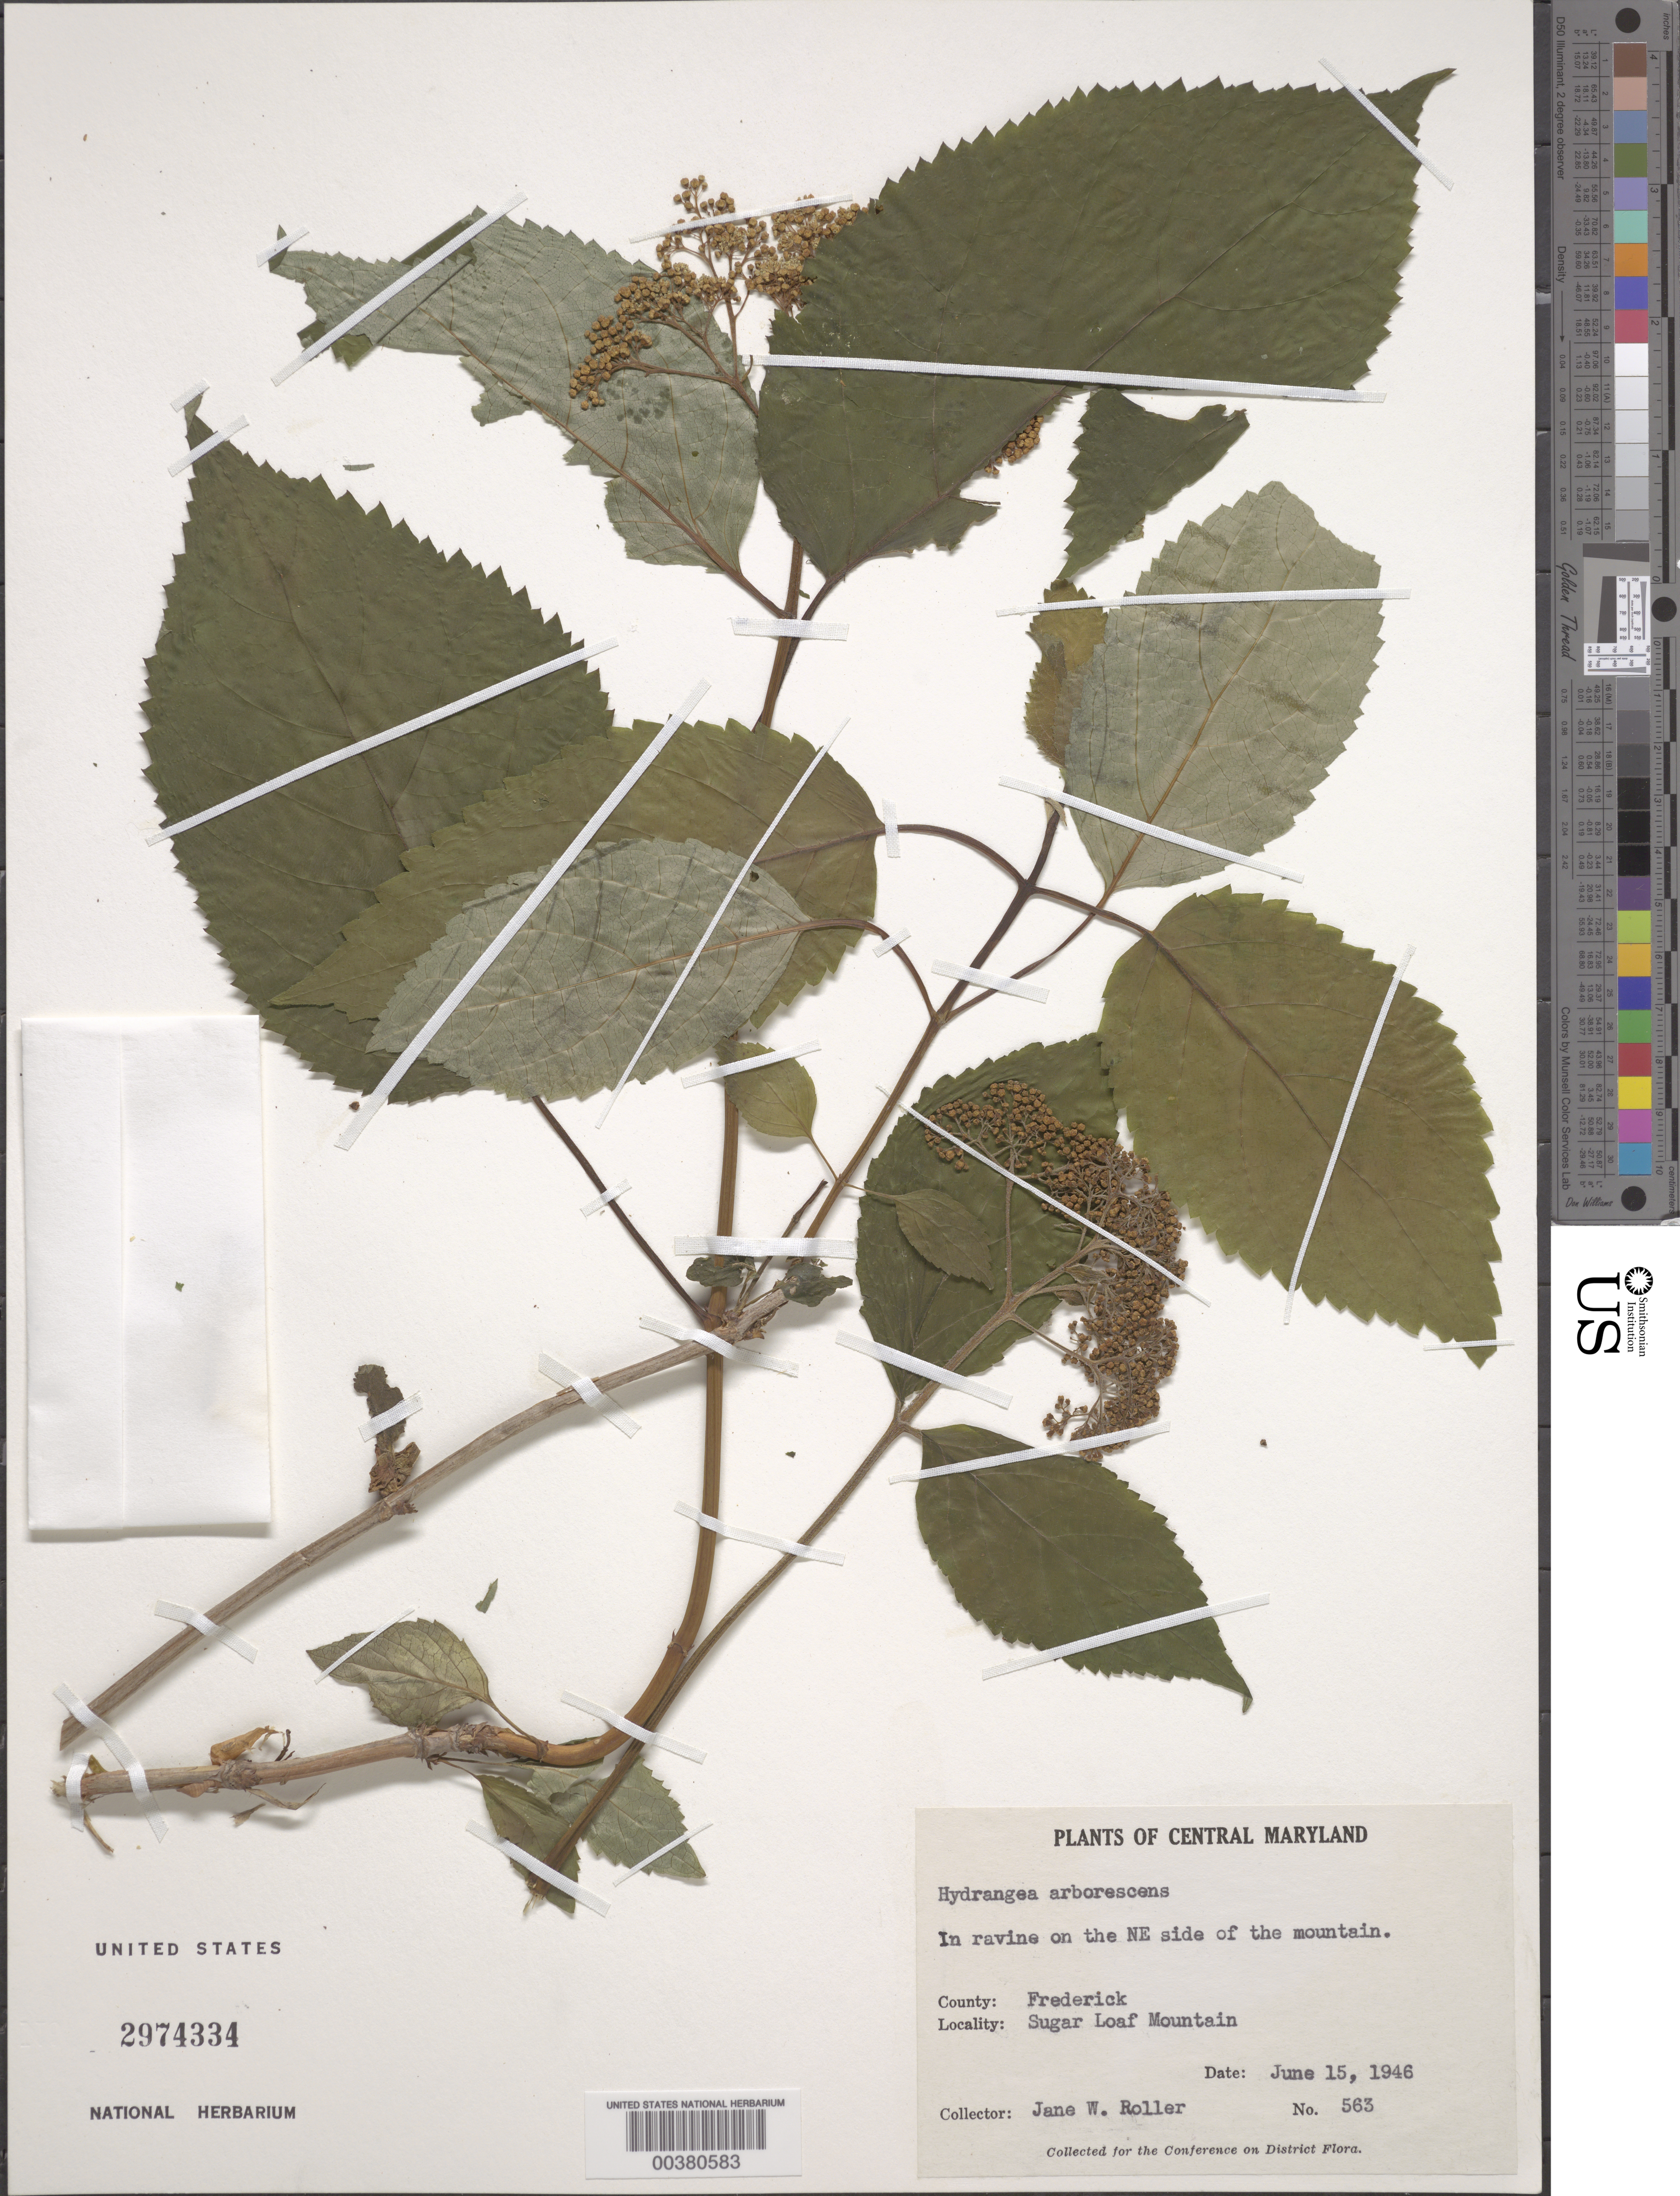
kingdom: Plantae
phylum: Tracheophyta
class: Magnoliopsida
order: Cornales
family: Hydrangeaceae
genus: Hydrangea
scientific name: Hydrangea arborescens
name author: L.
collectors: J. W. Roller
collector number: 563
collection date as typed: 15 Jun 1946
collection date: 1946-06-15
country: United States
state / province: Maryland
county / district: Frederick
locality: Sugar Loaf Mt.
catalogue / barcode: US 2974334